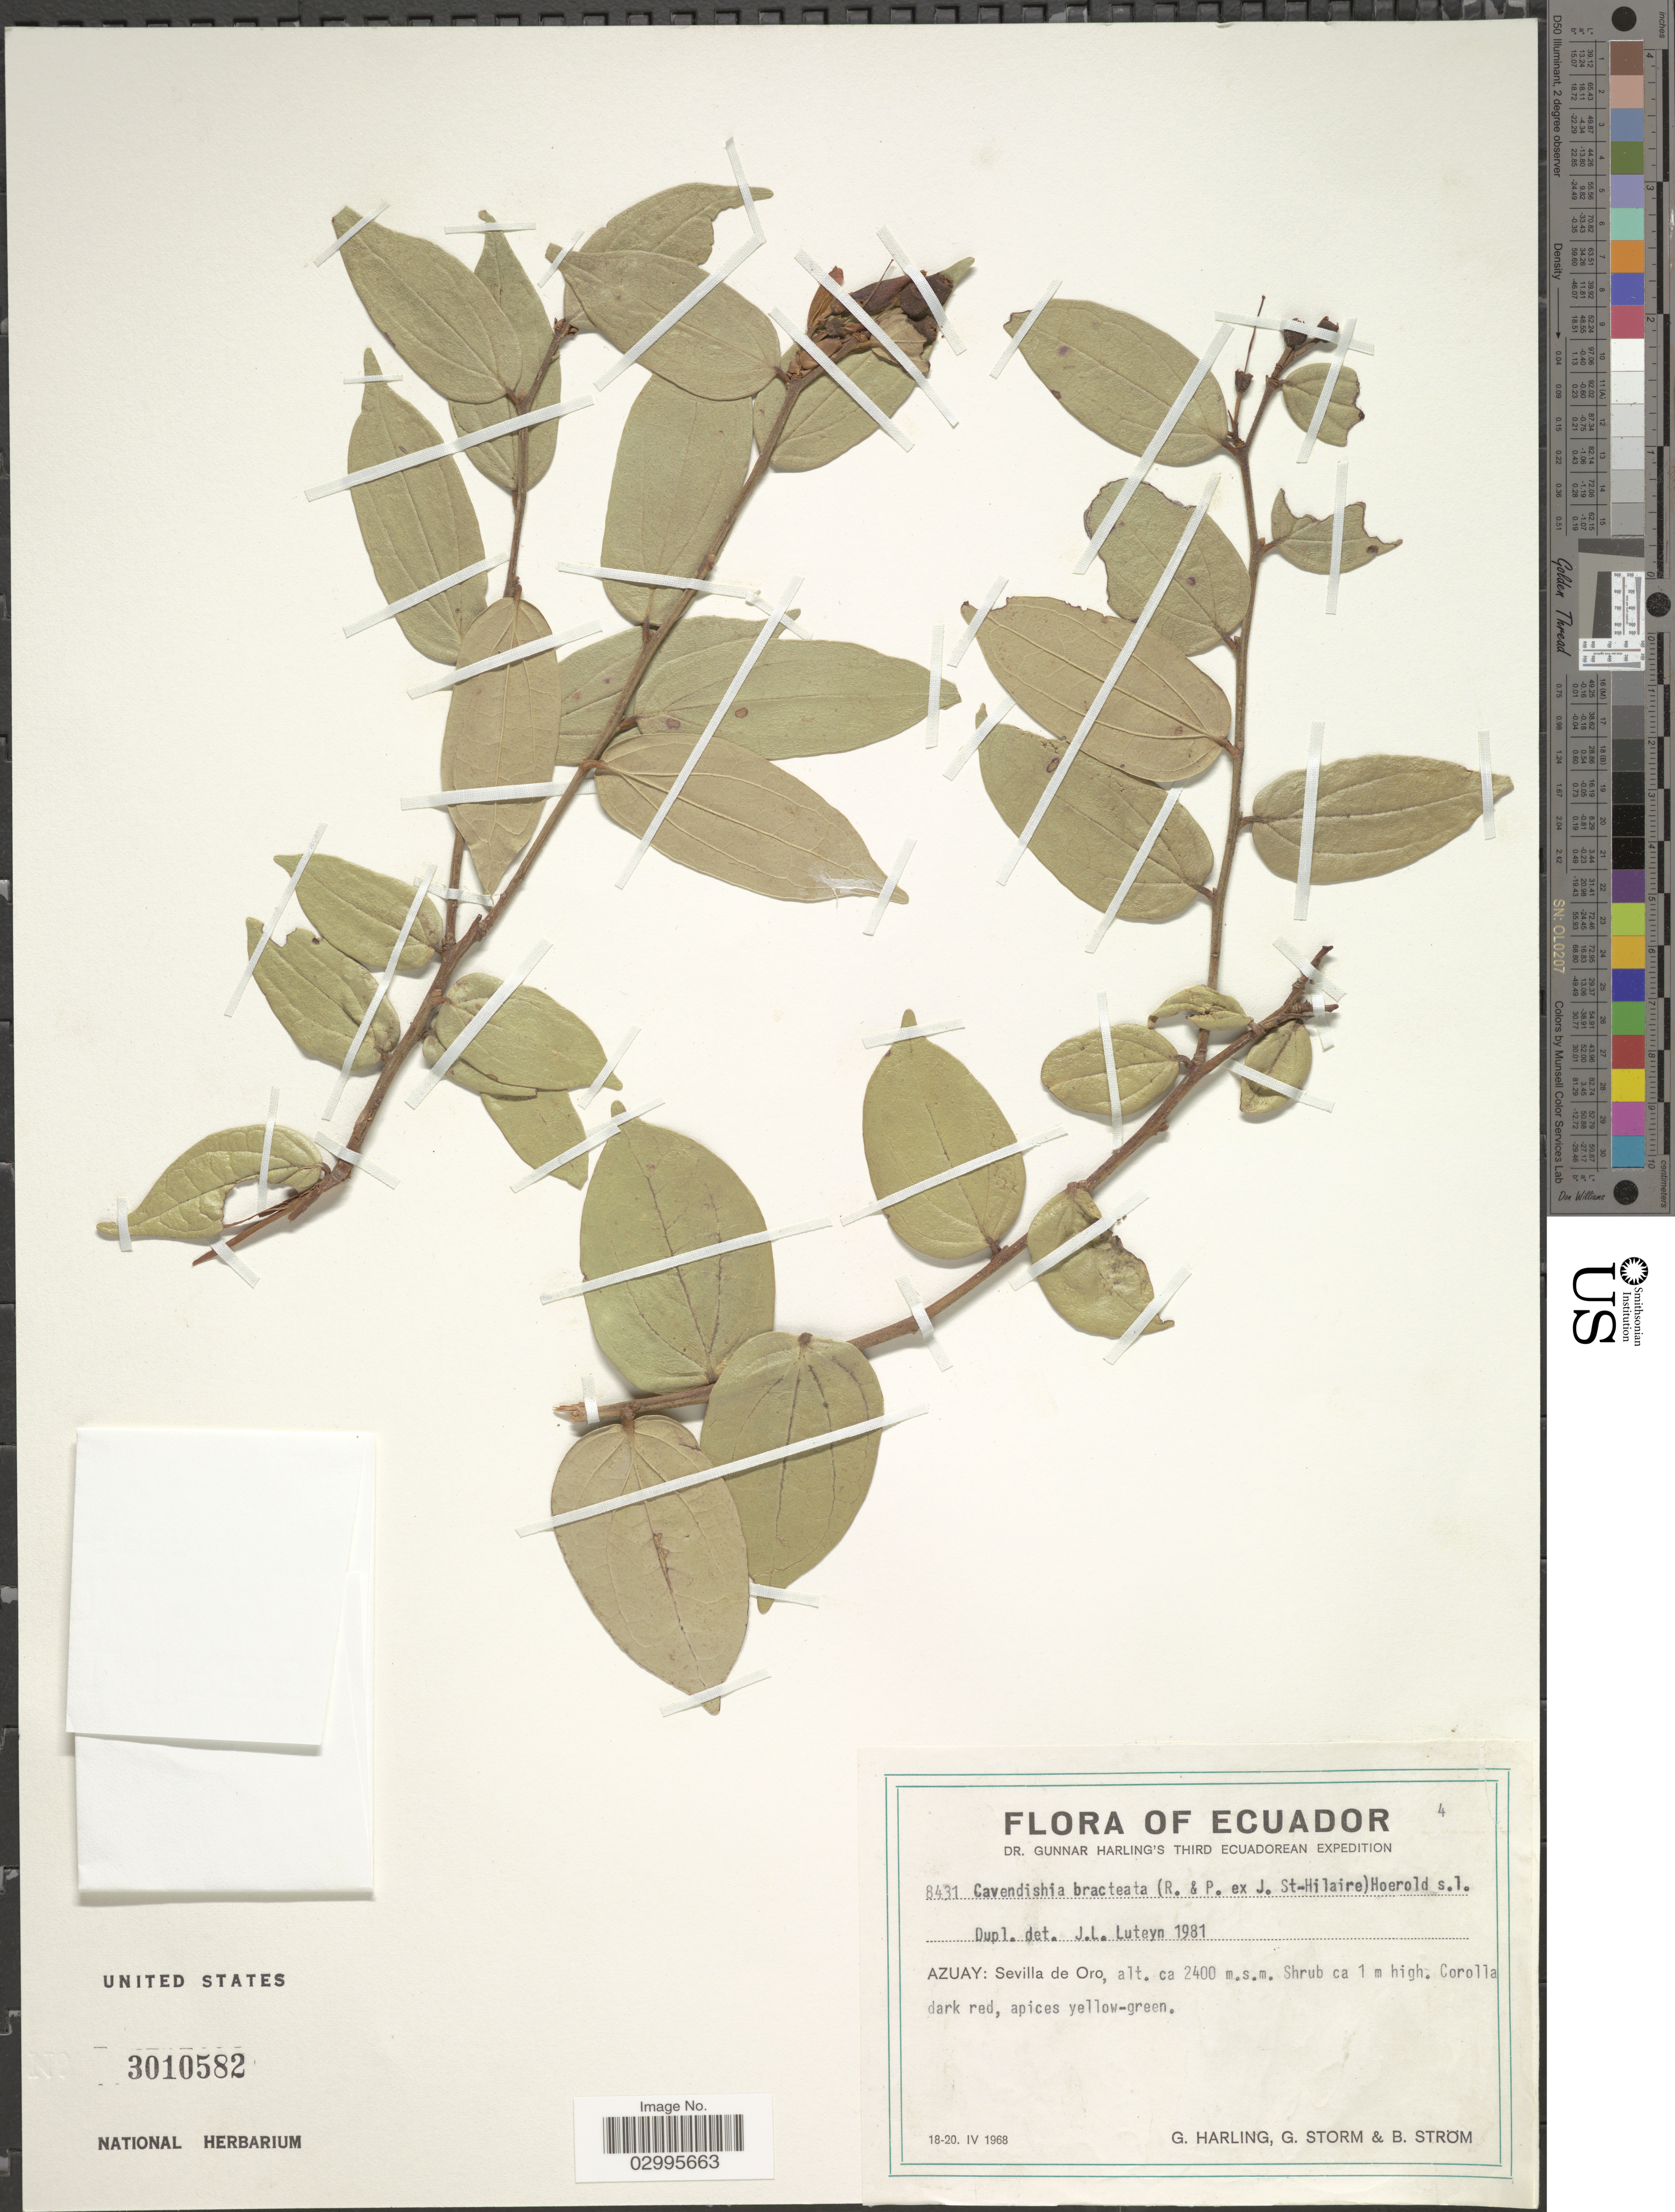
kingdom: Plantae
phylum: Tracheophyta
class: Magnoliopsida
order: Ericales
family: Ericaceae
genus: Cavendishia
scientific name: Cavendishia bracteata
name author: (Ruiz & Pav. ex J. St.-Hil.) Hoerold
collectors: G. Harling, G. Storm & B. Ström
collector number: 8431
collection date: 1968-04-18/1968-04-20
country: Ecuador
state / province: Azuay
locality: Sevilla de Oro.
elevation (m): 2400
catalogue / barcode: US 3010582